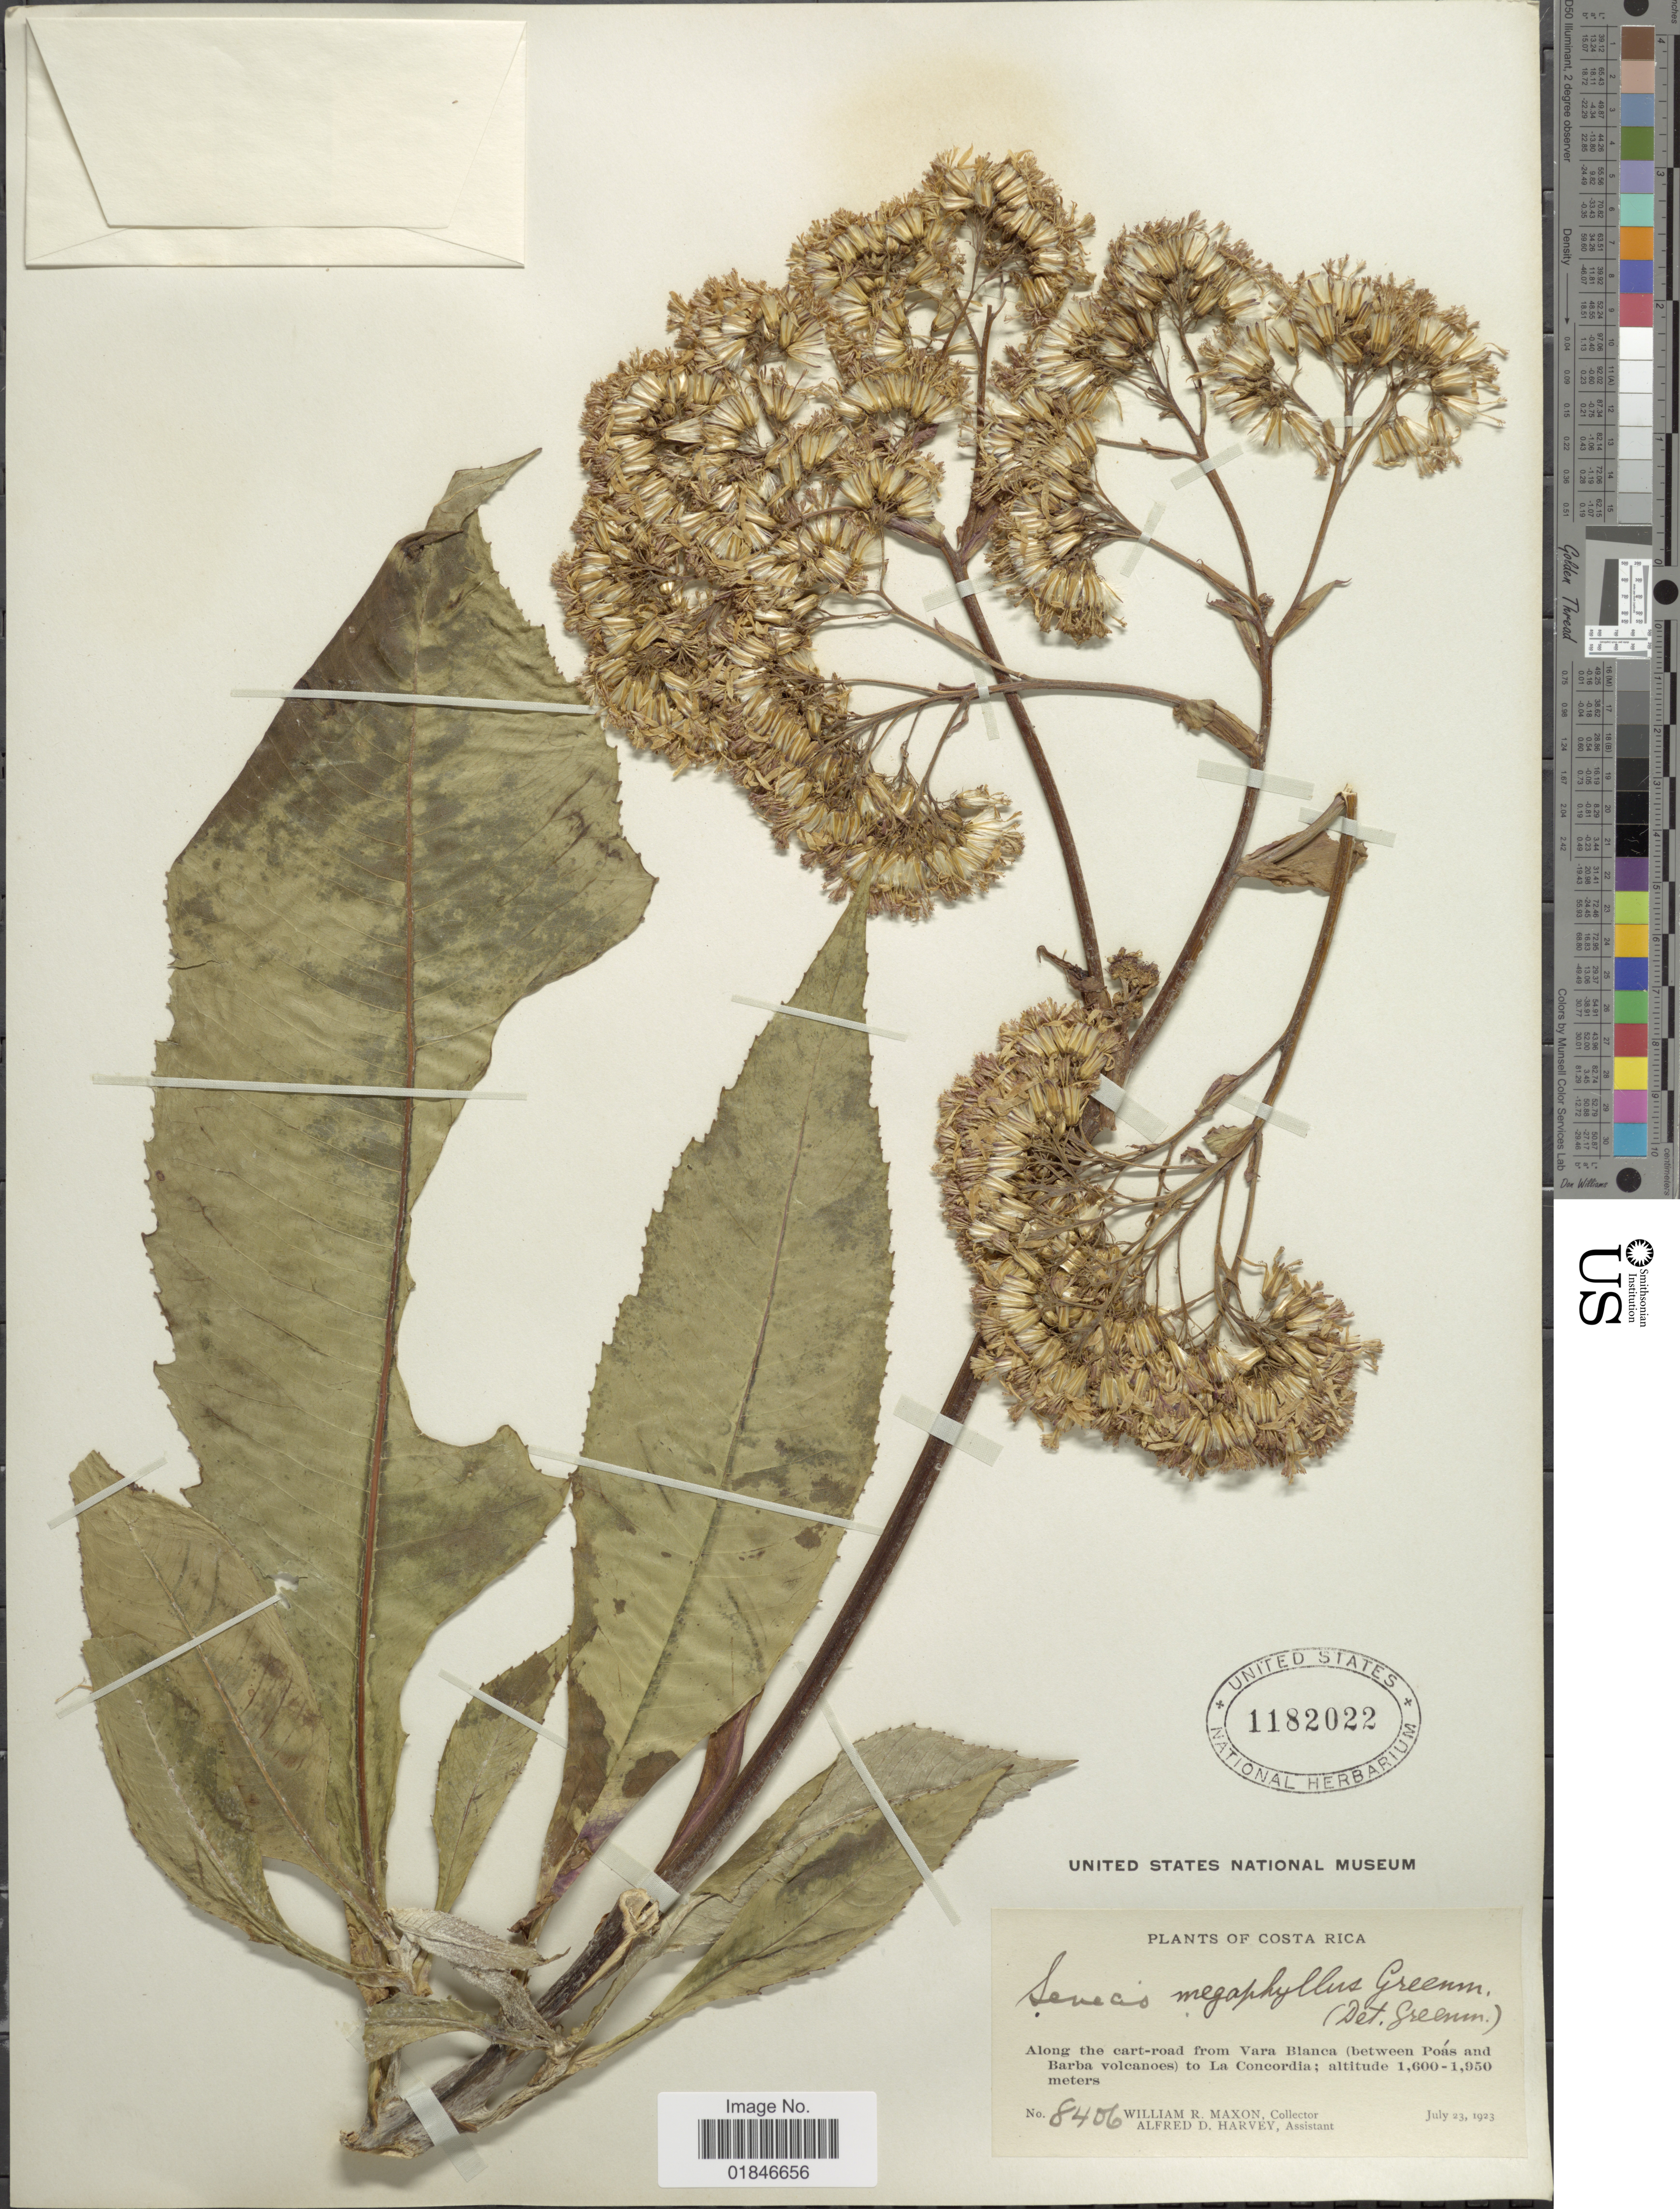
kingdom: Plantae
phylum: Tracheophyta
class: Magnoliopsida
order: Asterales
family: Asteraceae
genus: Jessea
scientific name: Jessea megaphylla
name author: (Greenm.) H. Rob. & Cuatrec.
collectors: W. R. Maxon & A. D. Harvey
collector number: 8406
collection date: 1923-07-23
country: Costa Rica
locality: Costa Rica, along the cart-road from Vara Blanca (between Poas and Barba volcanoes ) to La Concordia.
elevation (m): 1600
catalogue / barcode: US 1182022